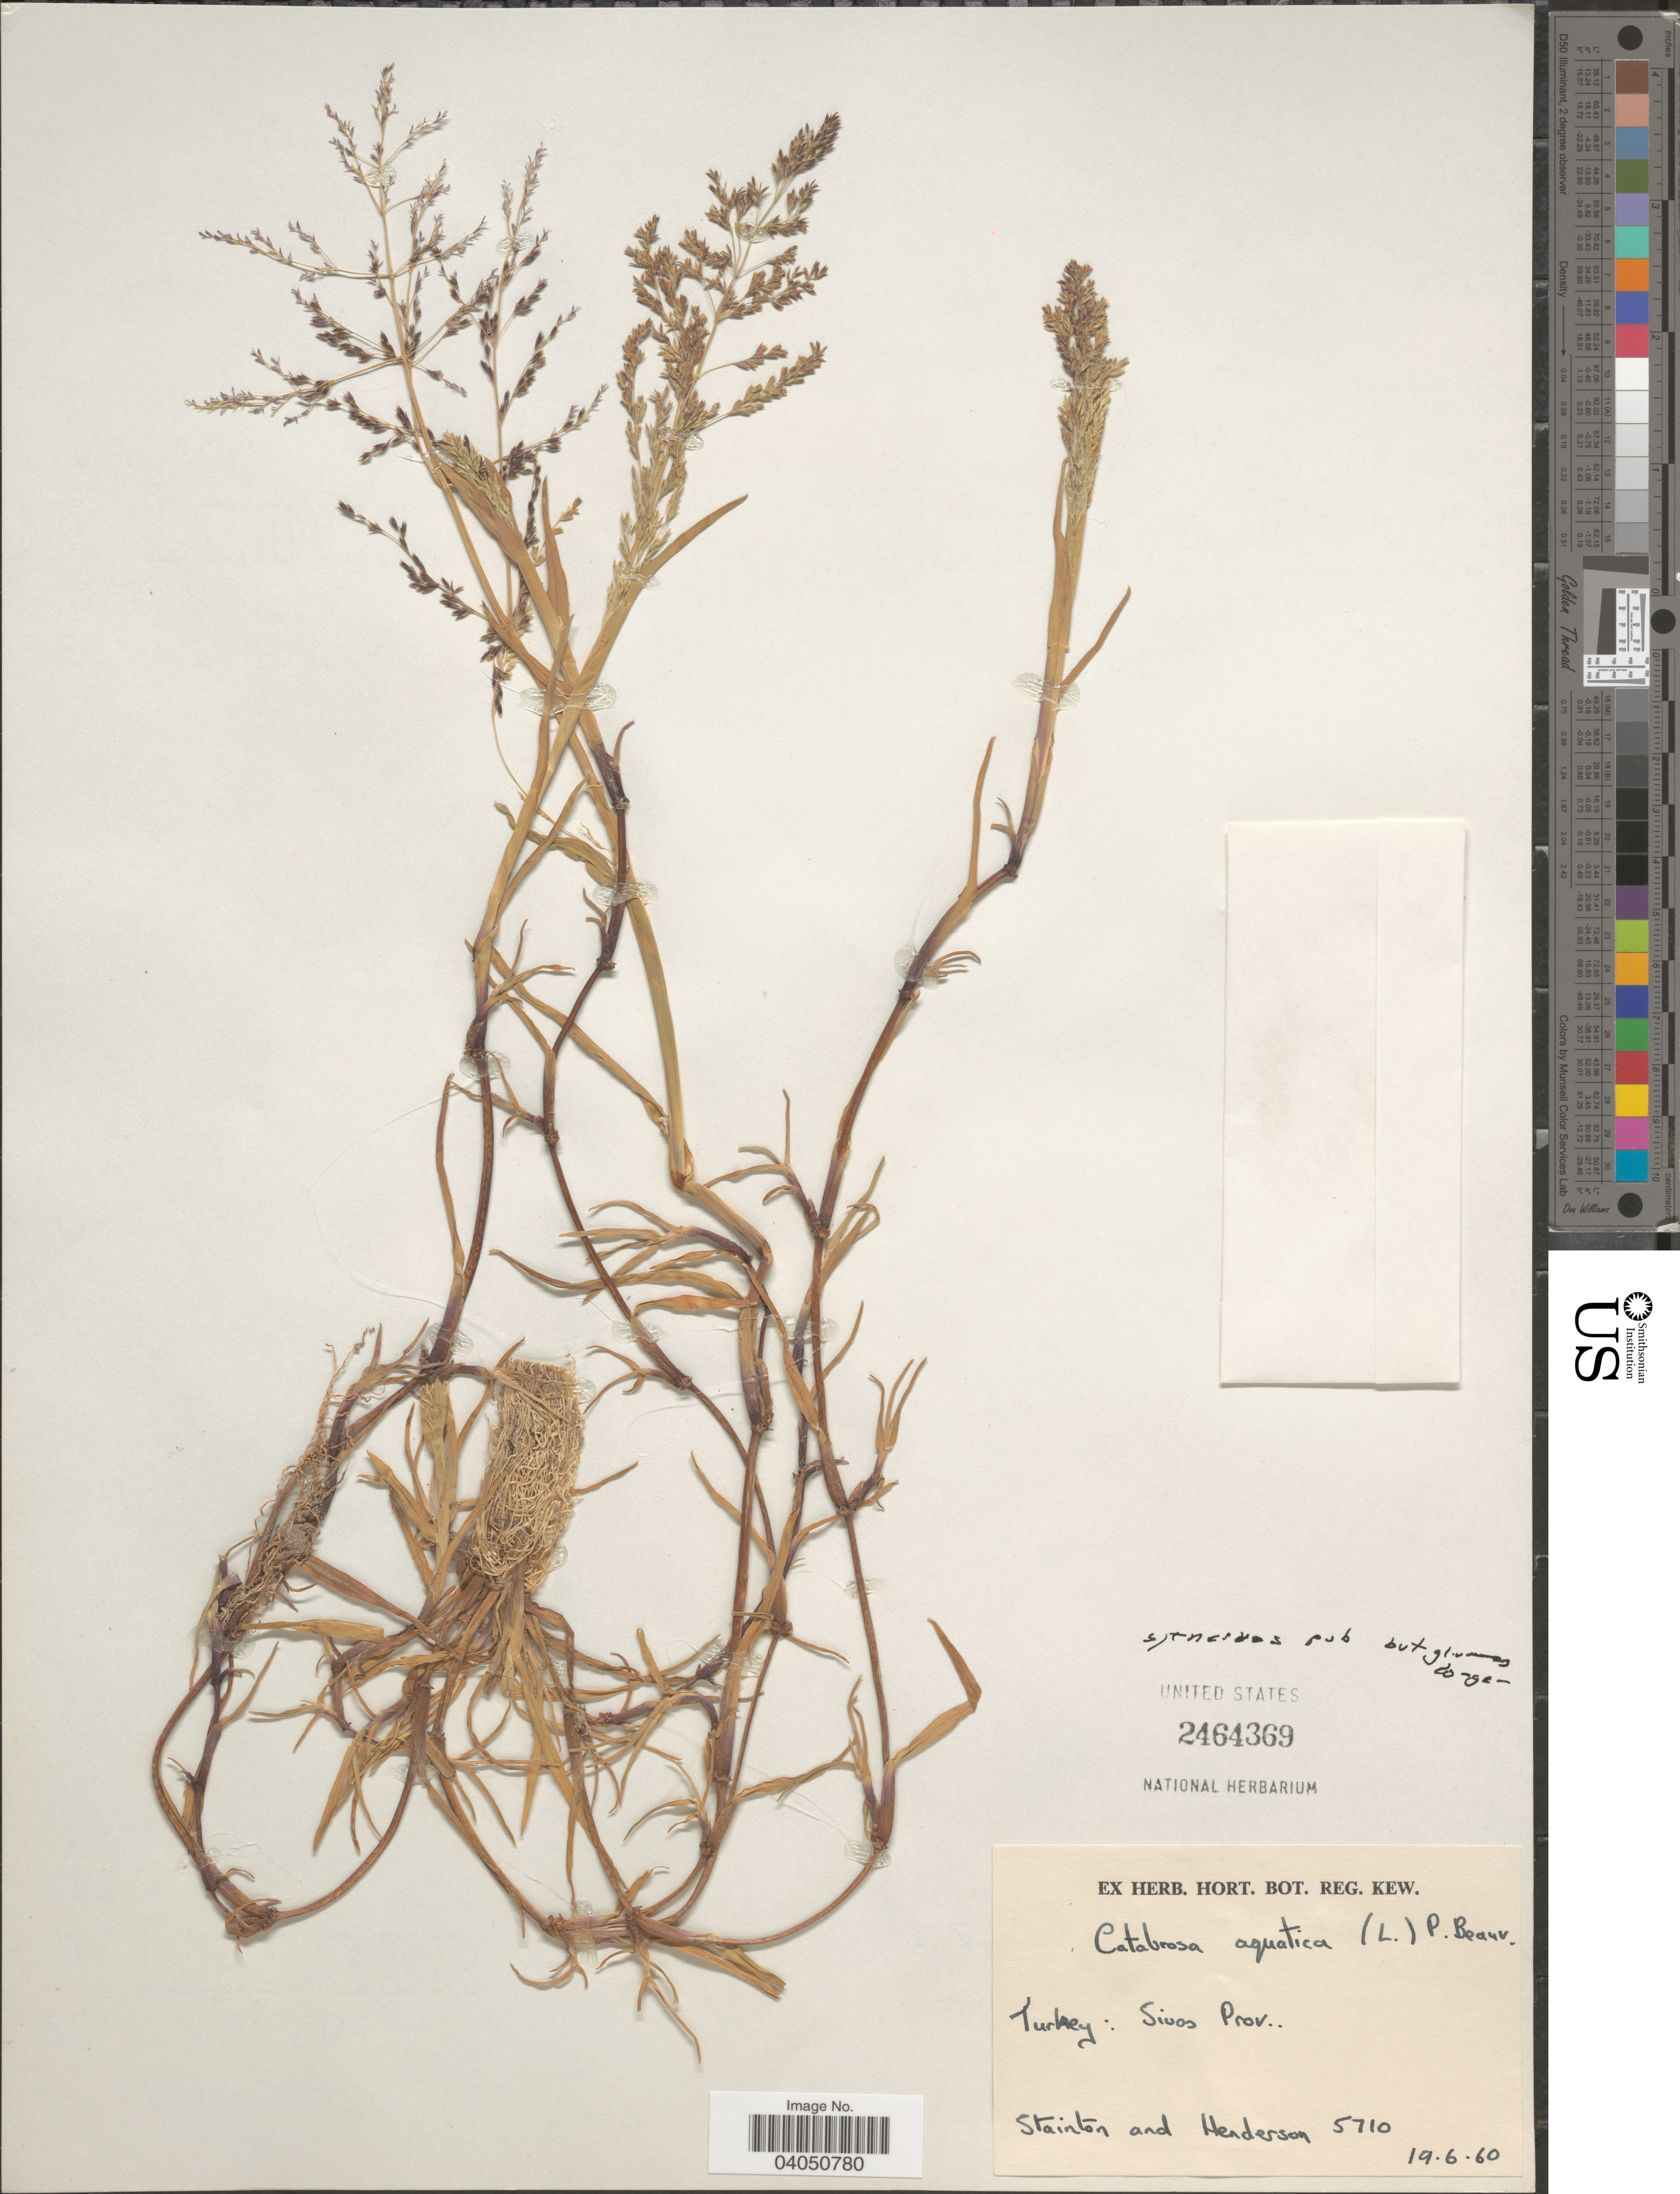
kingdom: Plantae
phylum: Tracheophyta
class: Liliopsida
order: Poales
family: Poaceae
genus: Catabrosa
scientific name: Catabrosa aquatica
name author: (L.) P. Beauv.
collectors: -. Stainton & -. Henderson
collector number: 5710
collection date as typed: Transcribed d/m/y: 19/6/60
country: Turkey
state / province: Sivas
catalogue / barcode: US 2464369